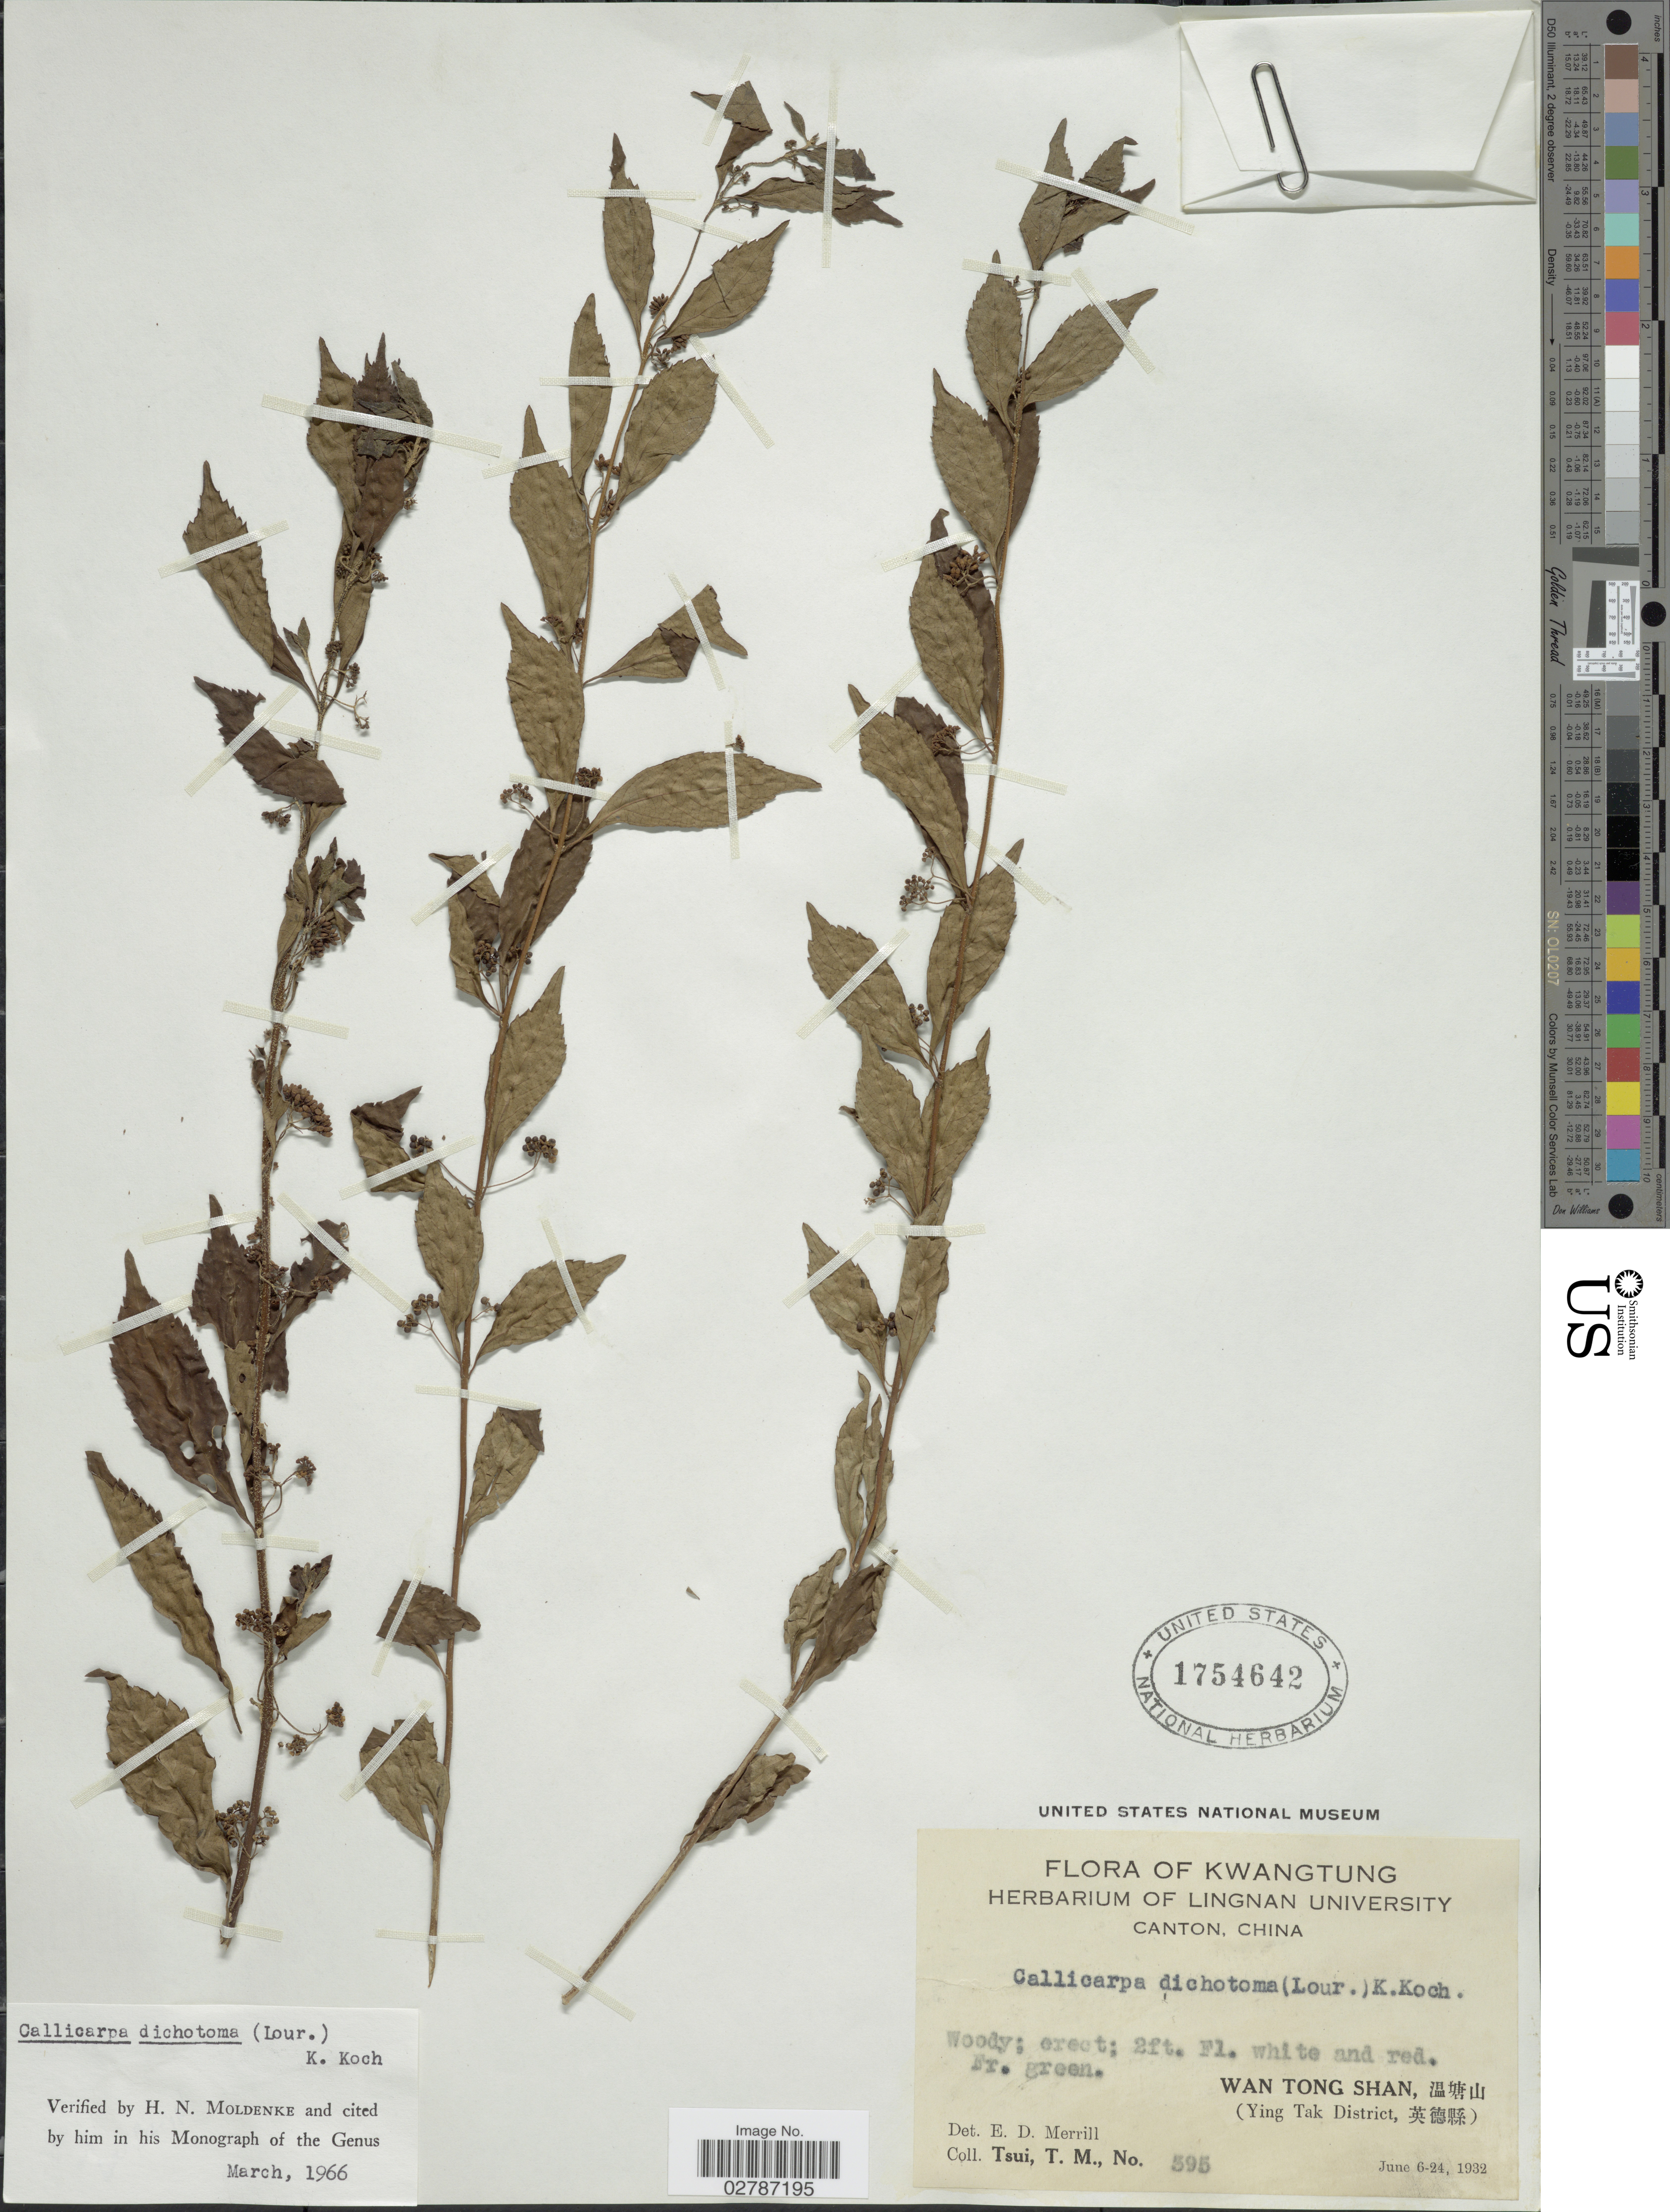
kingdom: Plantae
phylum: Tracheophyta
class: Magnoliopsida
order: Lamiales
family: Lamiaceae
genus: Callicarpa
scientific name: Callicarpa dichotoma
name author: (Lour.) K. Koch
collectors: T. Tsui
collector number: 595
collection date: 1932-06-06/1932-06-24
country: China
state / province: Guangdong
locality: Kwangtung. Wan Tong Shan, X. (Ying Tak District, X).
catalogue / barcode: US 1754642